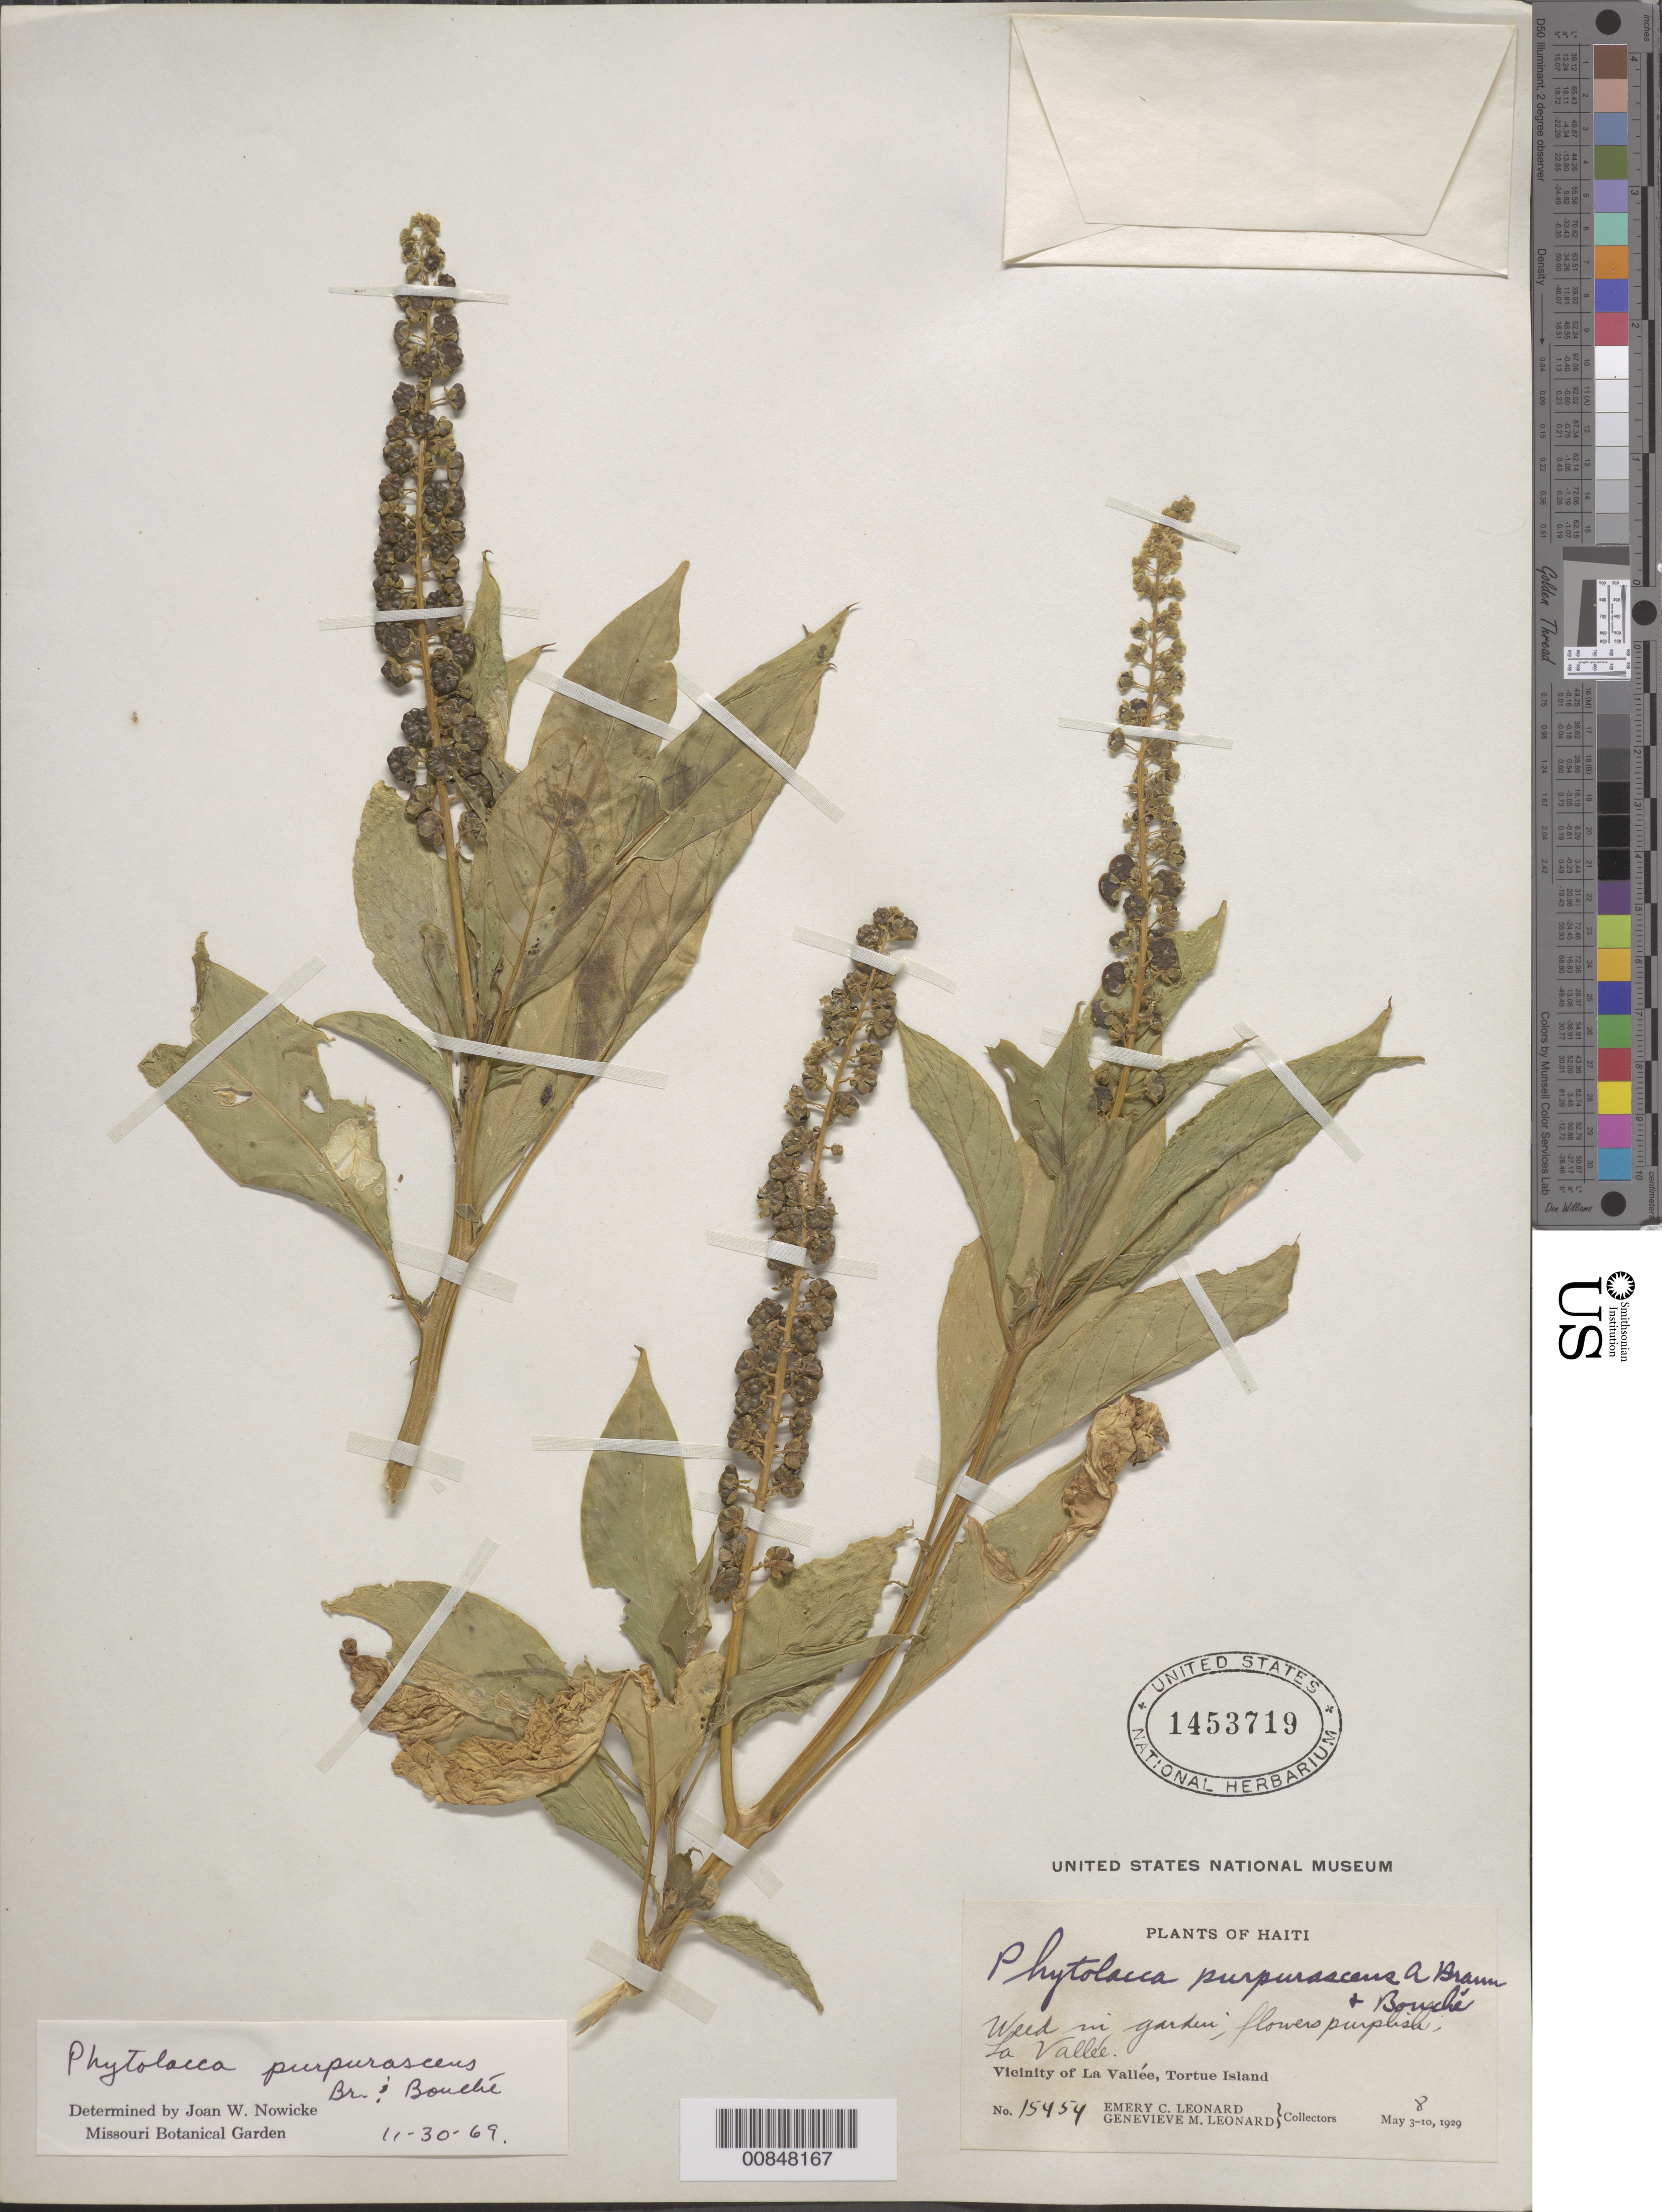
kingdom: Plantae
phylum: Tracheophyta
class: Magnoliopsida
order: Caryophyllales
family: Phytolaccaceae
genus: Phytolacca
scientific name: Phytolacca icosandra var. icosandra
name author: L.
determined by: Nowicke, J. W., (US), NMNH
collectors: E. C. Leonard & G. M. Leonard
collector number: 15454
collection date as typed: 08 May 1929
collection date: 1929-05-08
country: Haiti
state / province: Nord-Óuest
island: Île de la Tortue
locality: La Vallée, Tortue Island.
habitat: In garden.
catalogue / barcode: US 1453719